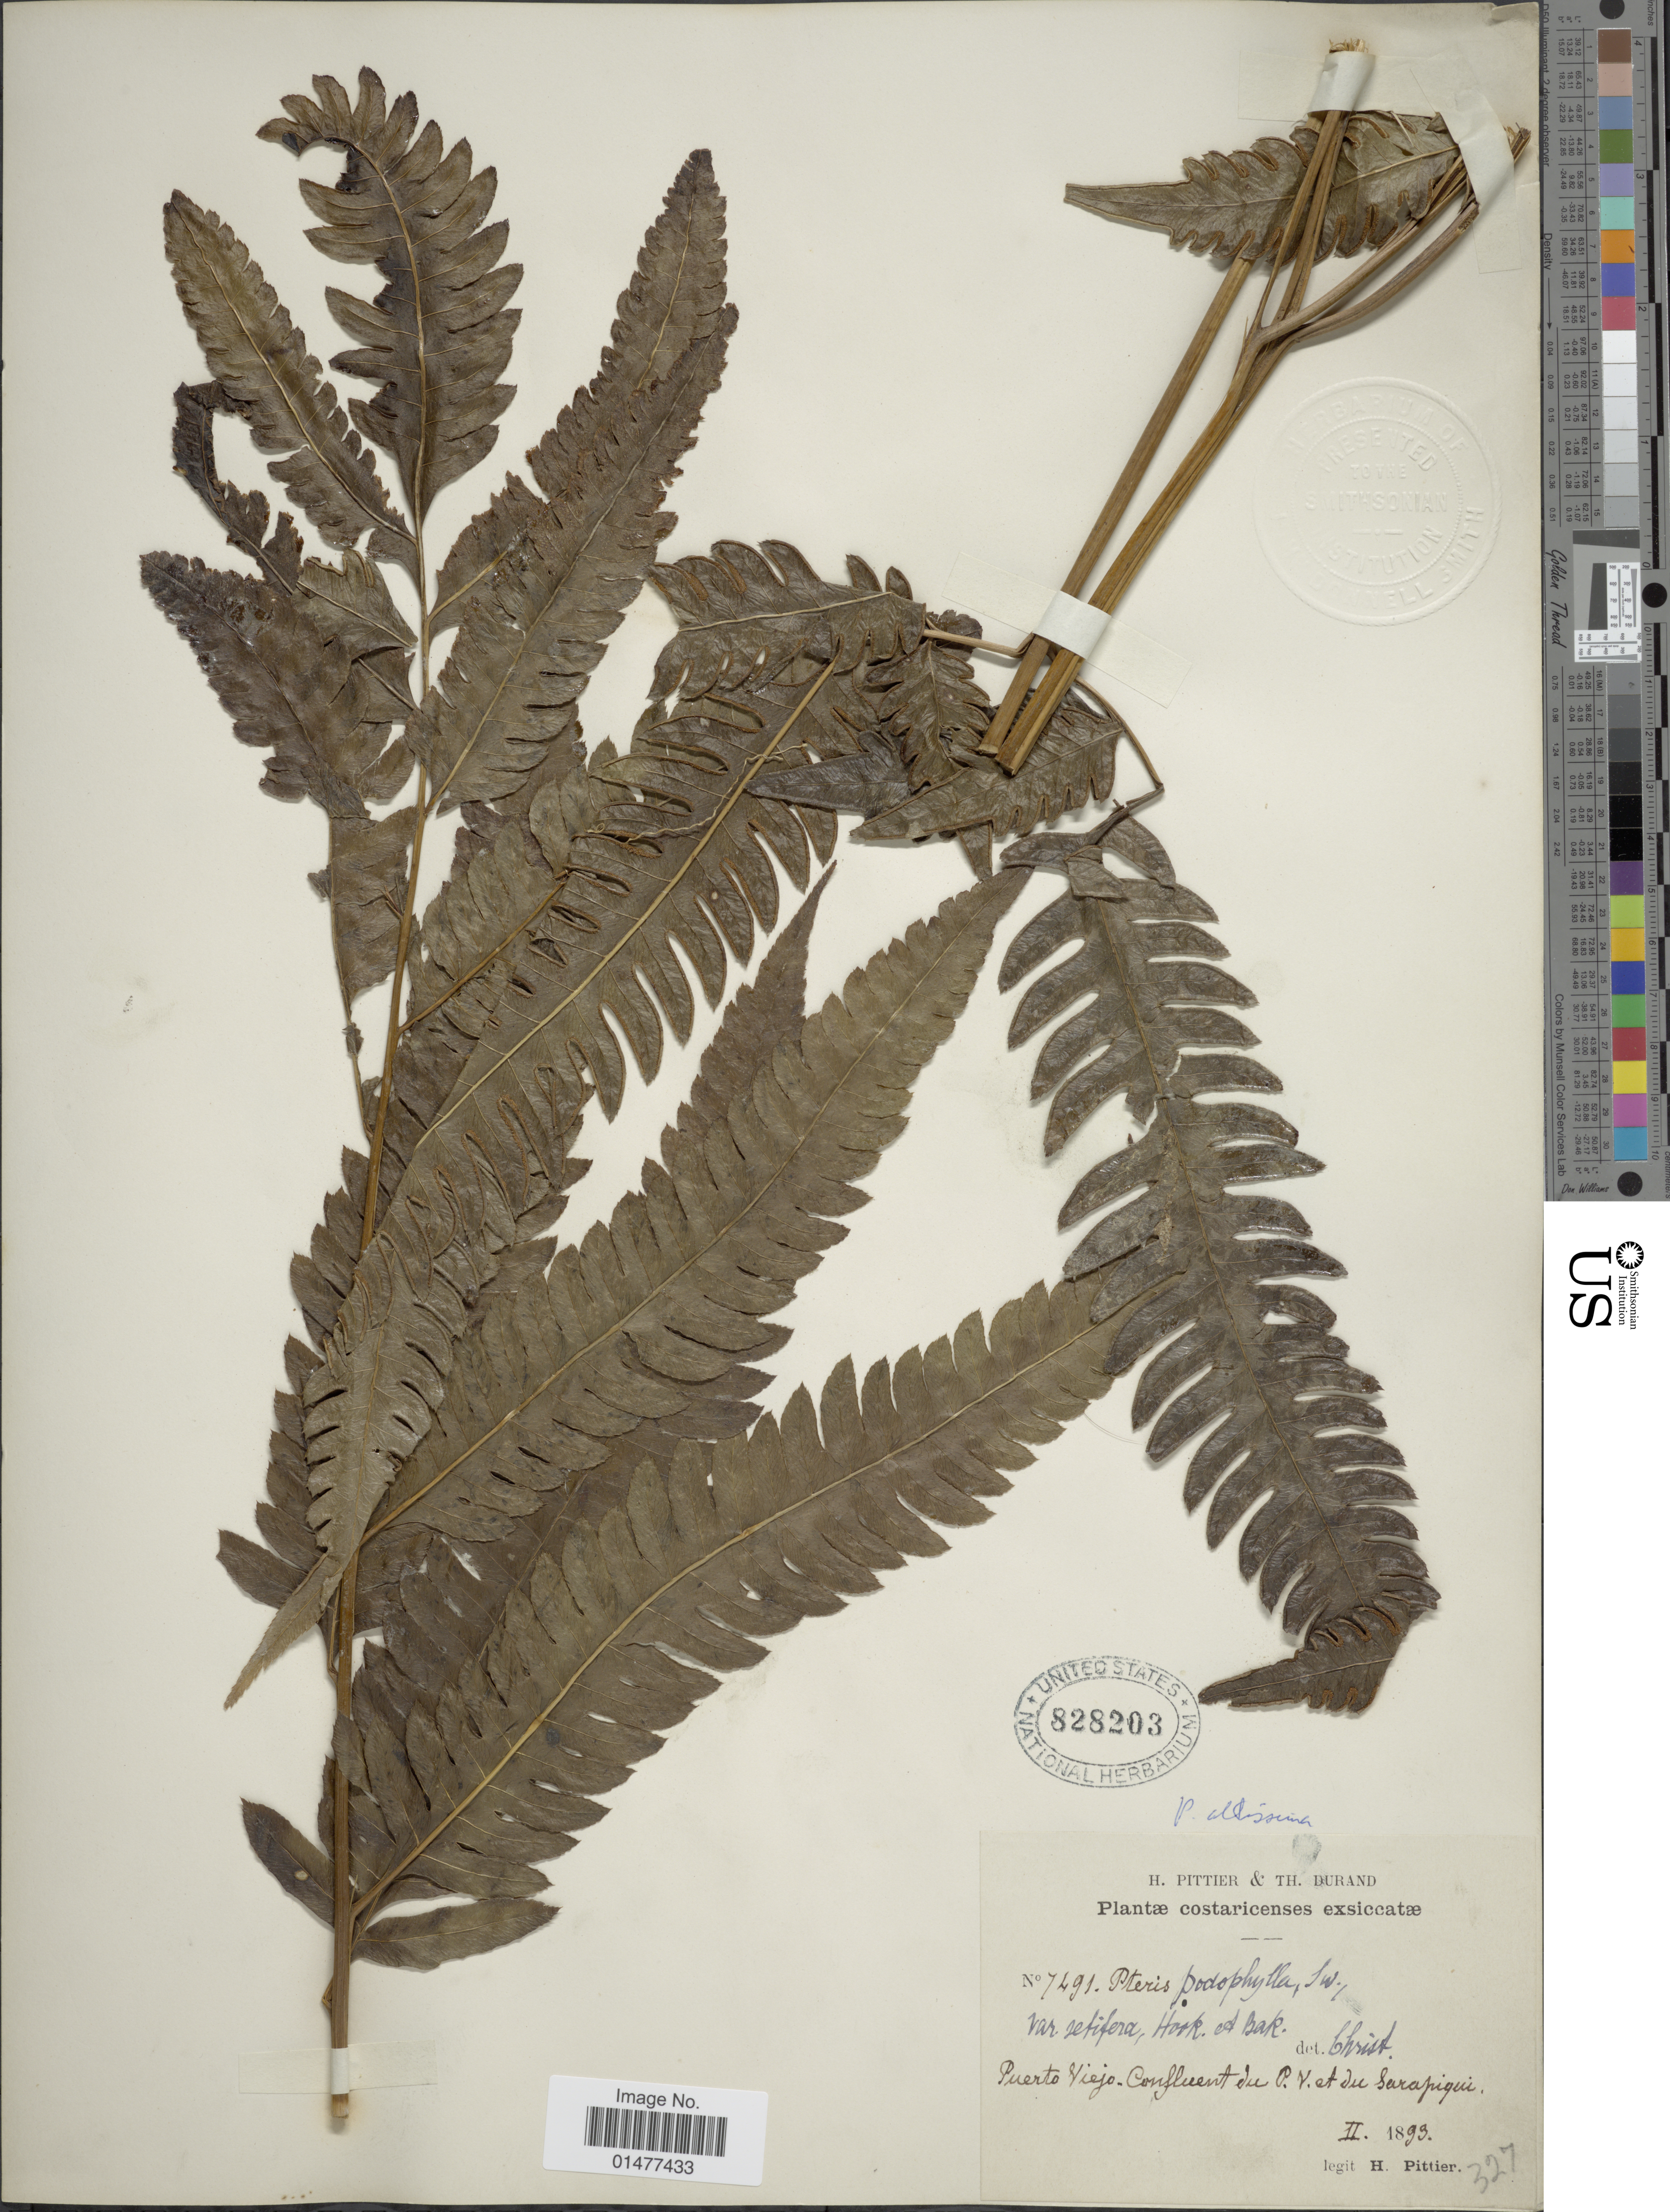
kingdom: Plantae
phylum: Tracheophyta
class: Polypodiopsida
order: Polypodiales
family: Pteridaceae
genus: Pteris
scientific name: Pteris altissima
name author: Poir.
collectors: H. F. Pittier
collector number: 7491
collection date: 1893-02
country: Costa Rica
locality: Puerto Viejo. Confluent du P.V. et du Sarapiqui.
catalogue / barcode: US 828203